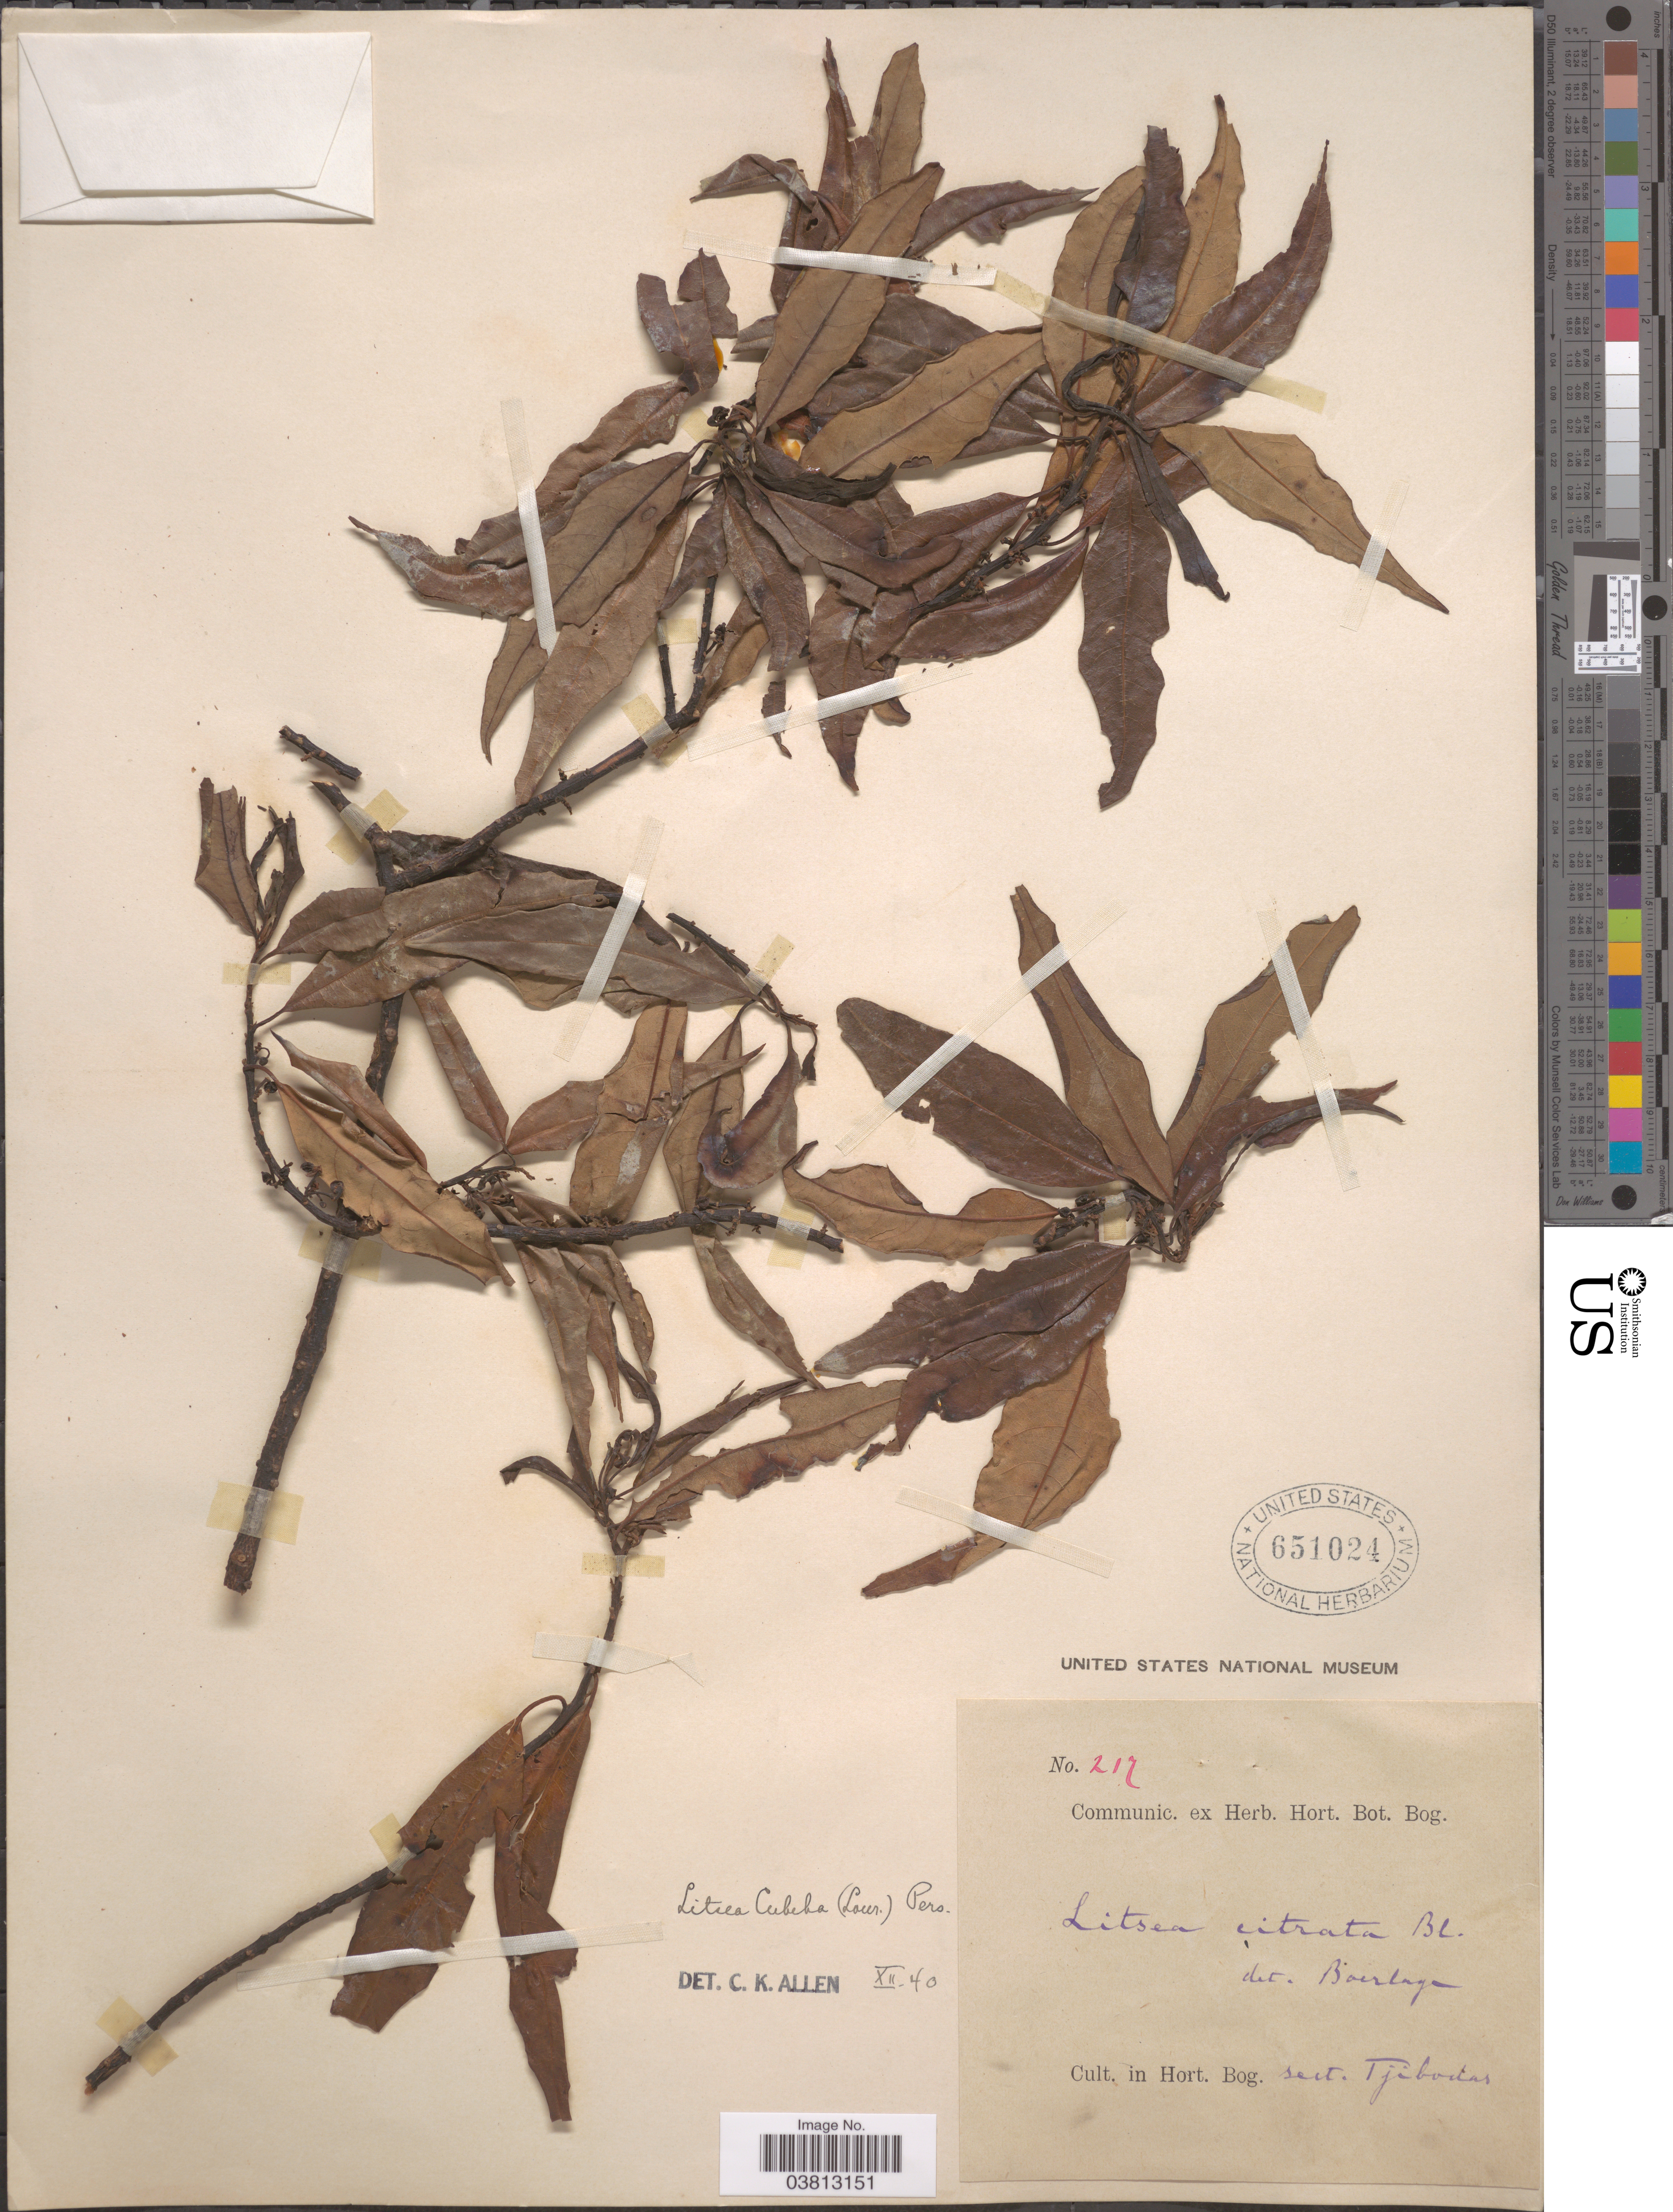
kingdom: Plantae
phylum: Tracheophyta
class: Magnoliopsida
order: Laurales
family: Lauraceae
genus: Litsea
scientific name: Litsea cubeba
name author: (Lour.) Pers.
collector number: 217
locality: Cult. in Hort. Bog.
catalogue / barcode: US 651024